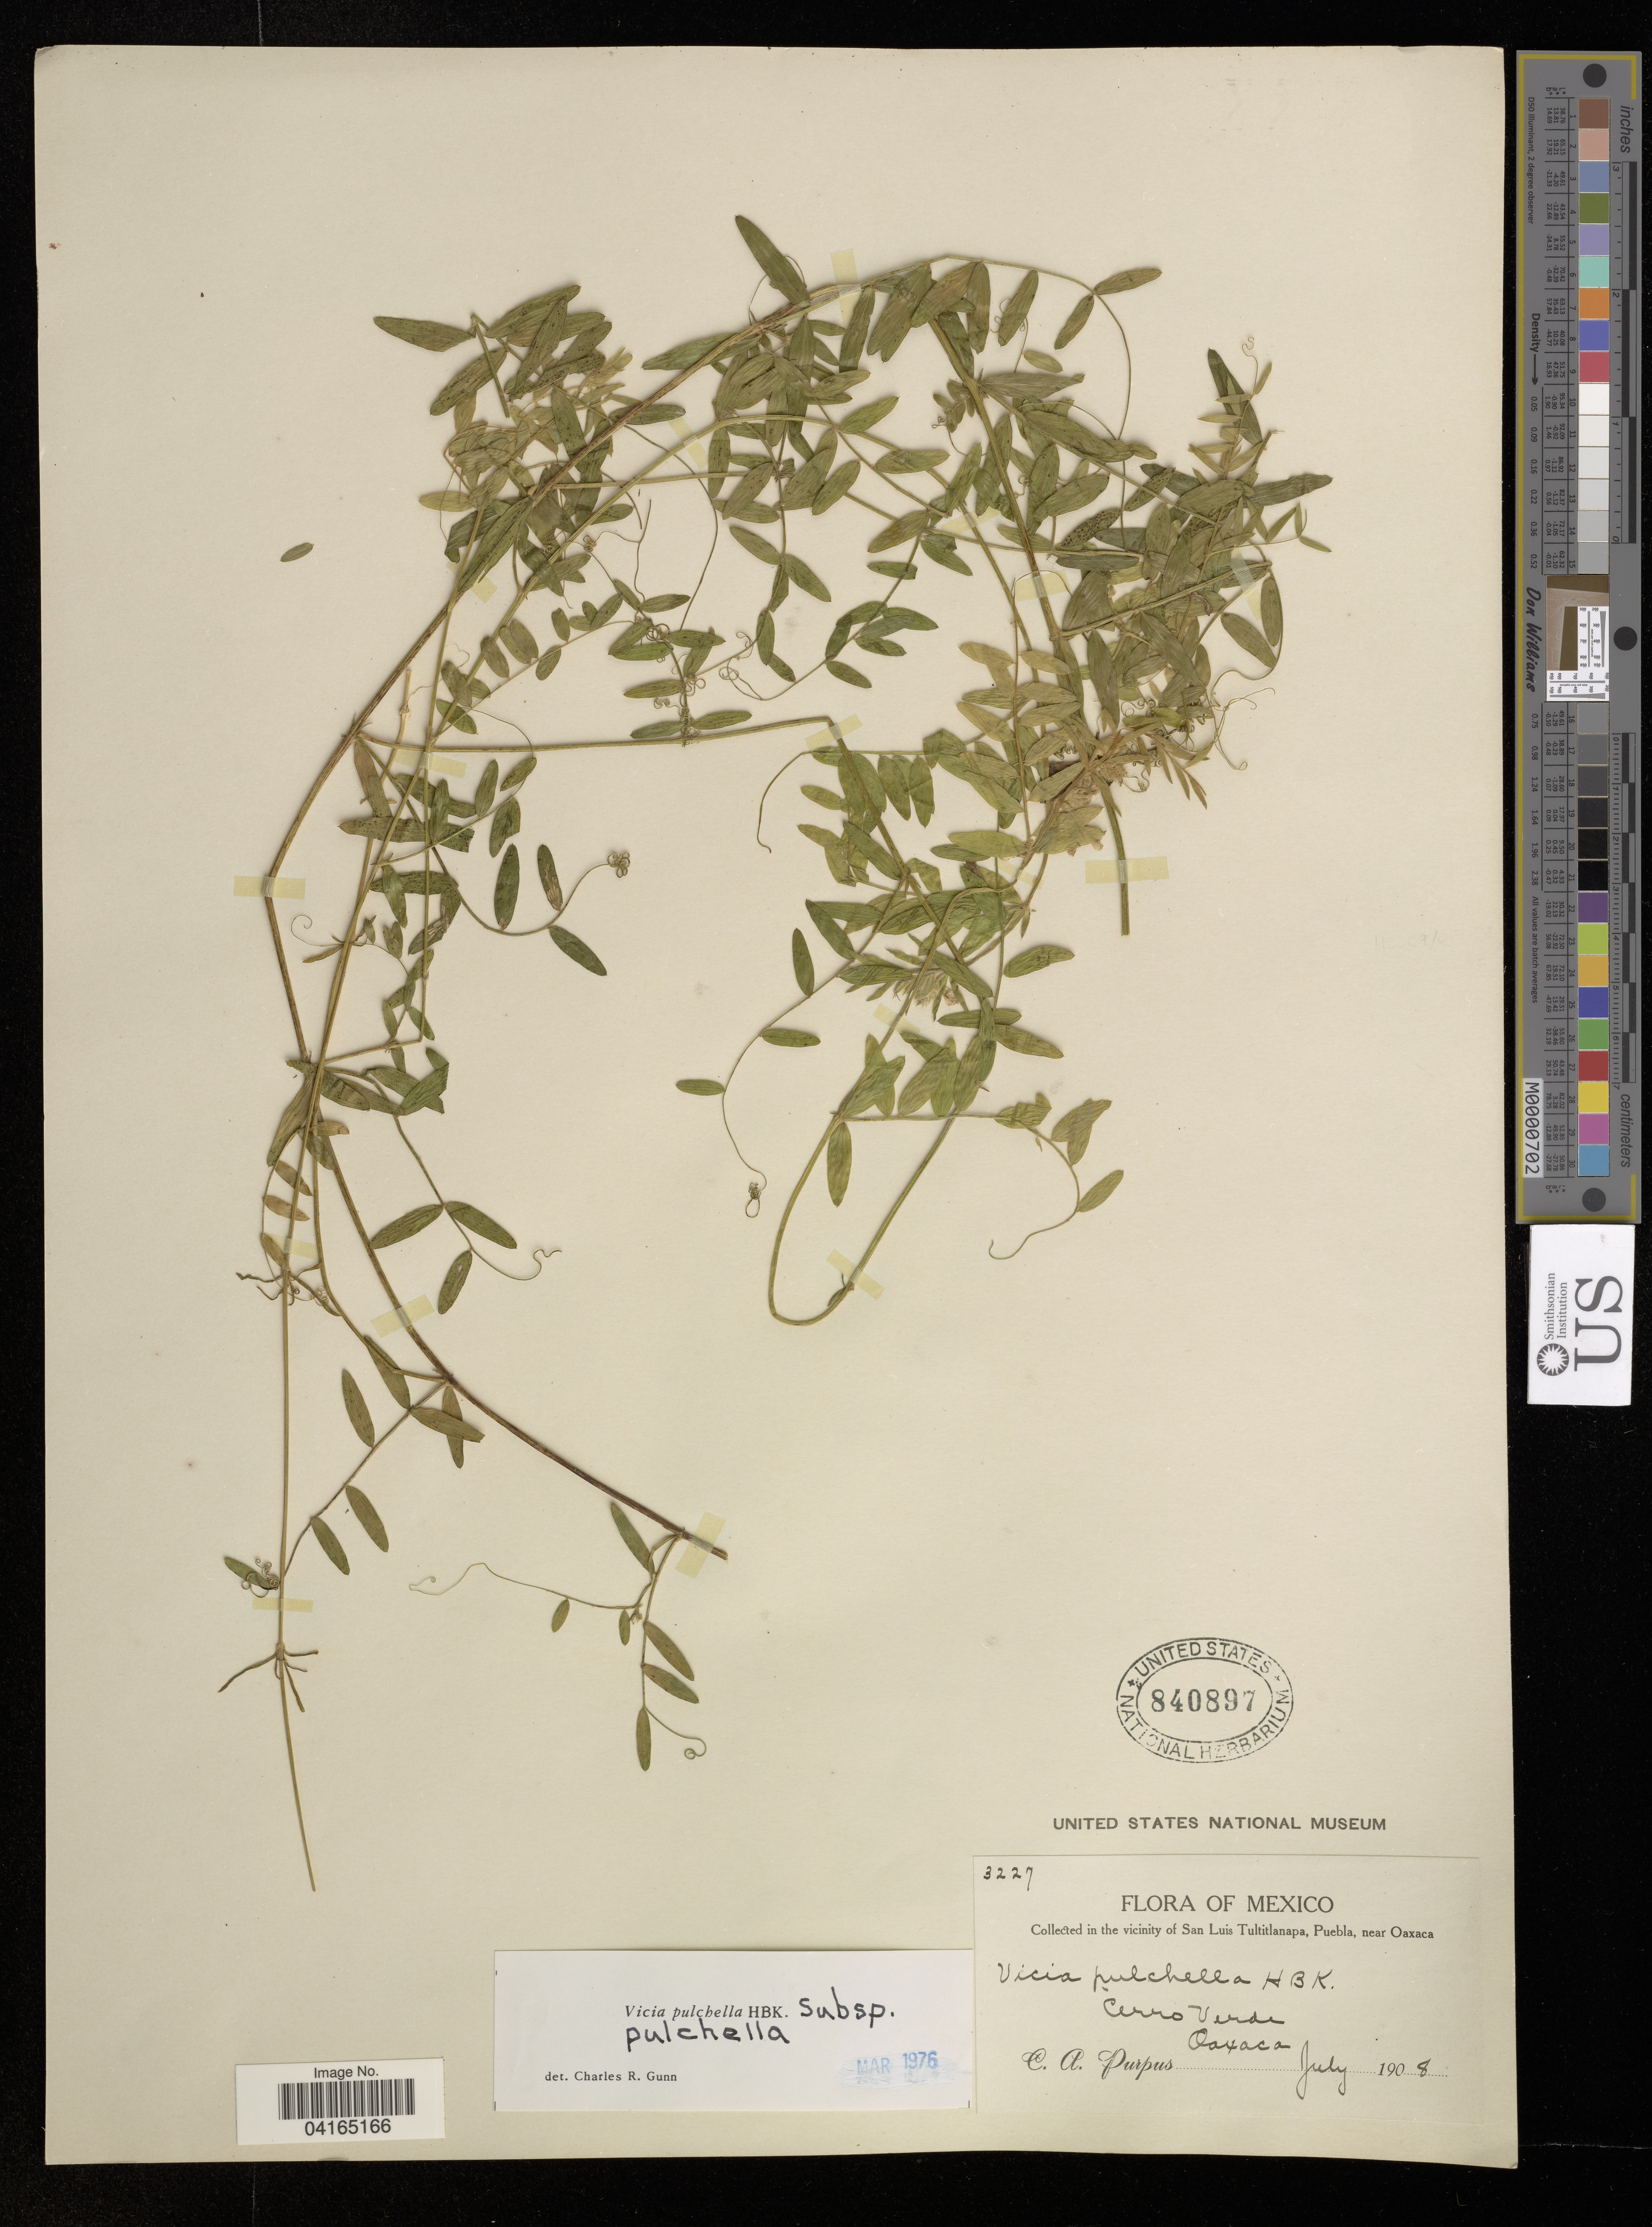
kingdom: Plantae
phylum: Tracheophyta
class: Magnoliopsida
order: Fabales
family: Fabaceae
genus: Vicia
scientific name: Vicia pulchella subsp. pulchella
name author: Kunth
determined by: Hechenleitner, Paulina, RBG Edinburgh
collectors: C. A. Purpus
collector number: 3227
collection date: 1908-07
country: Mexico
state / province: Puebla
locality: Vicinity of San Luis Tultitlanapa, near Oaxaca.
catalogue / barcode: US 840897